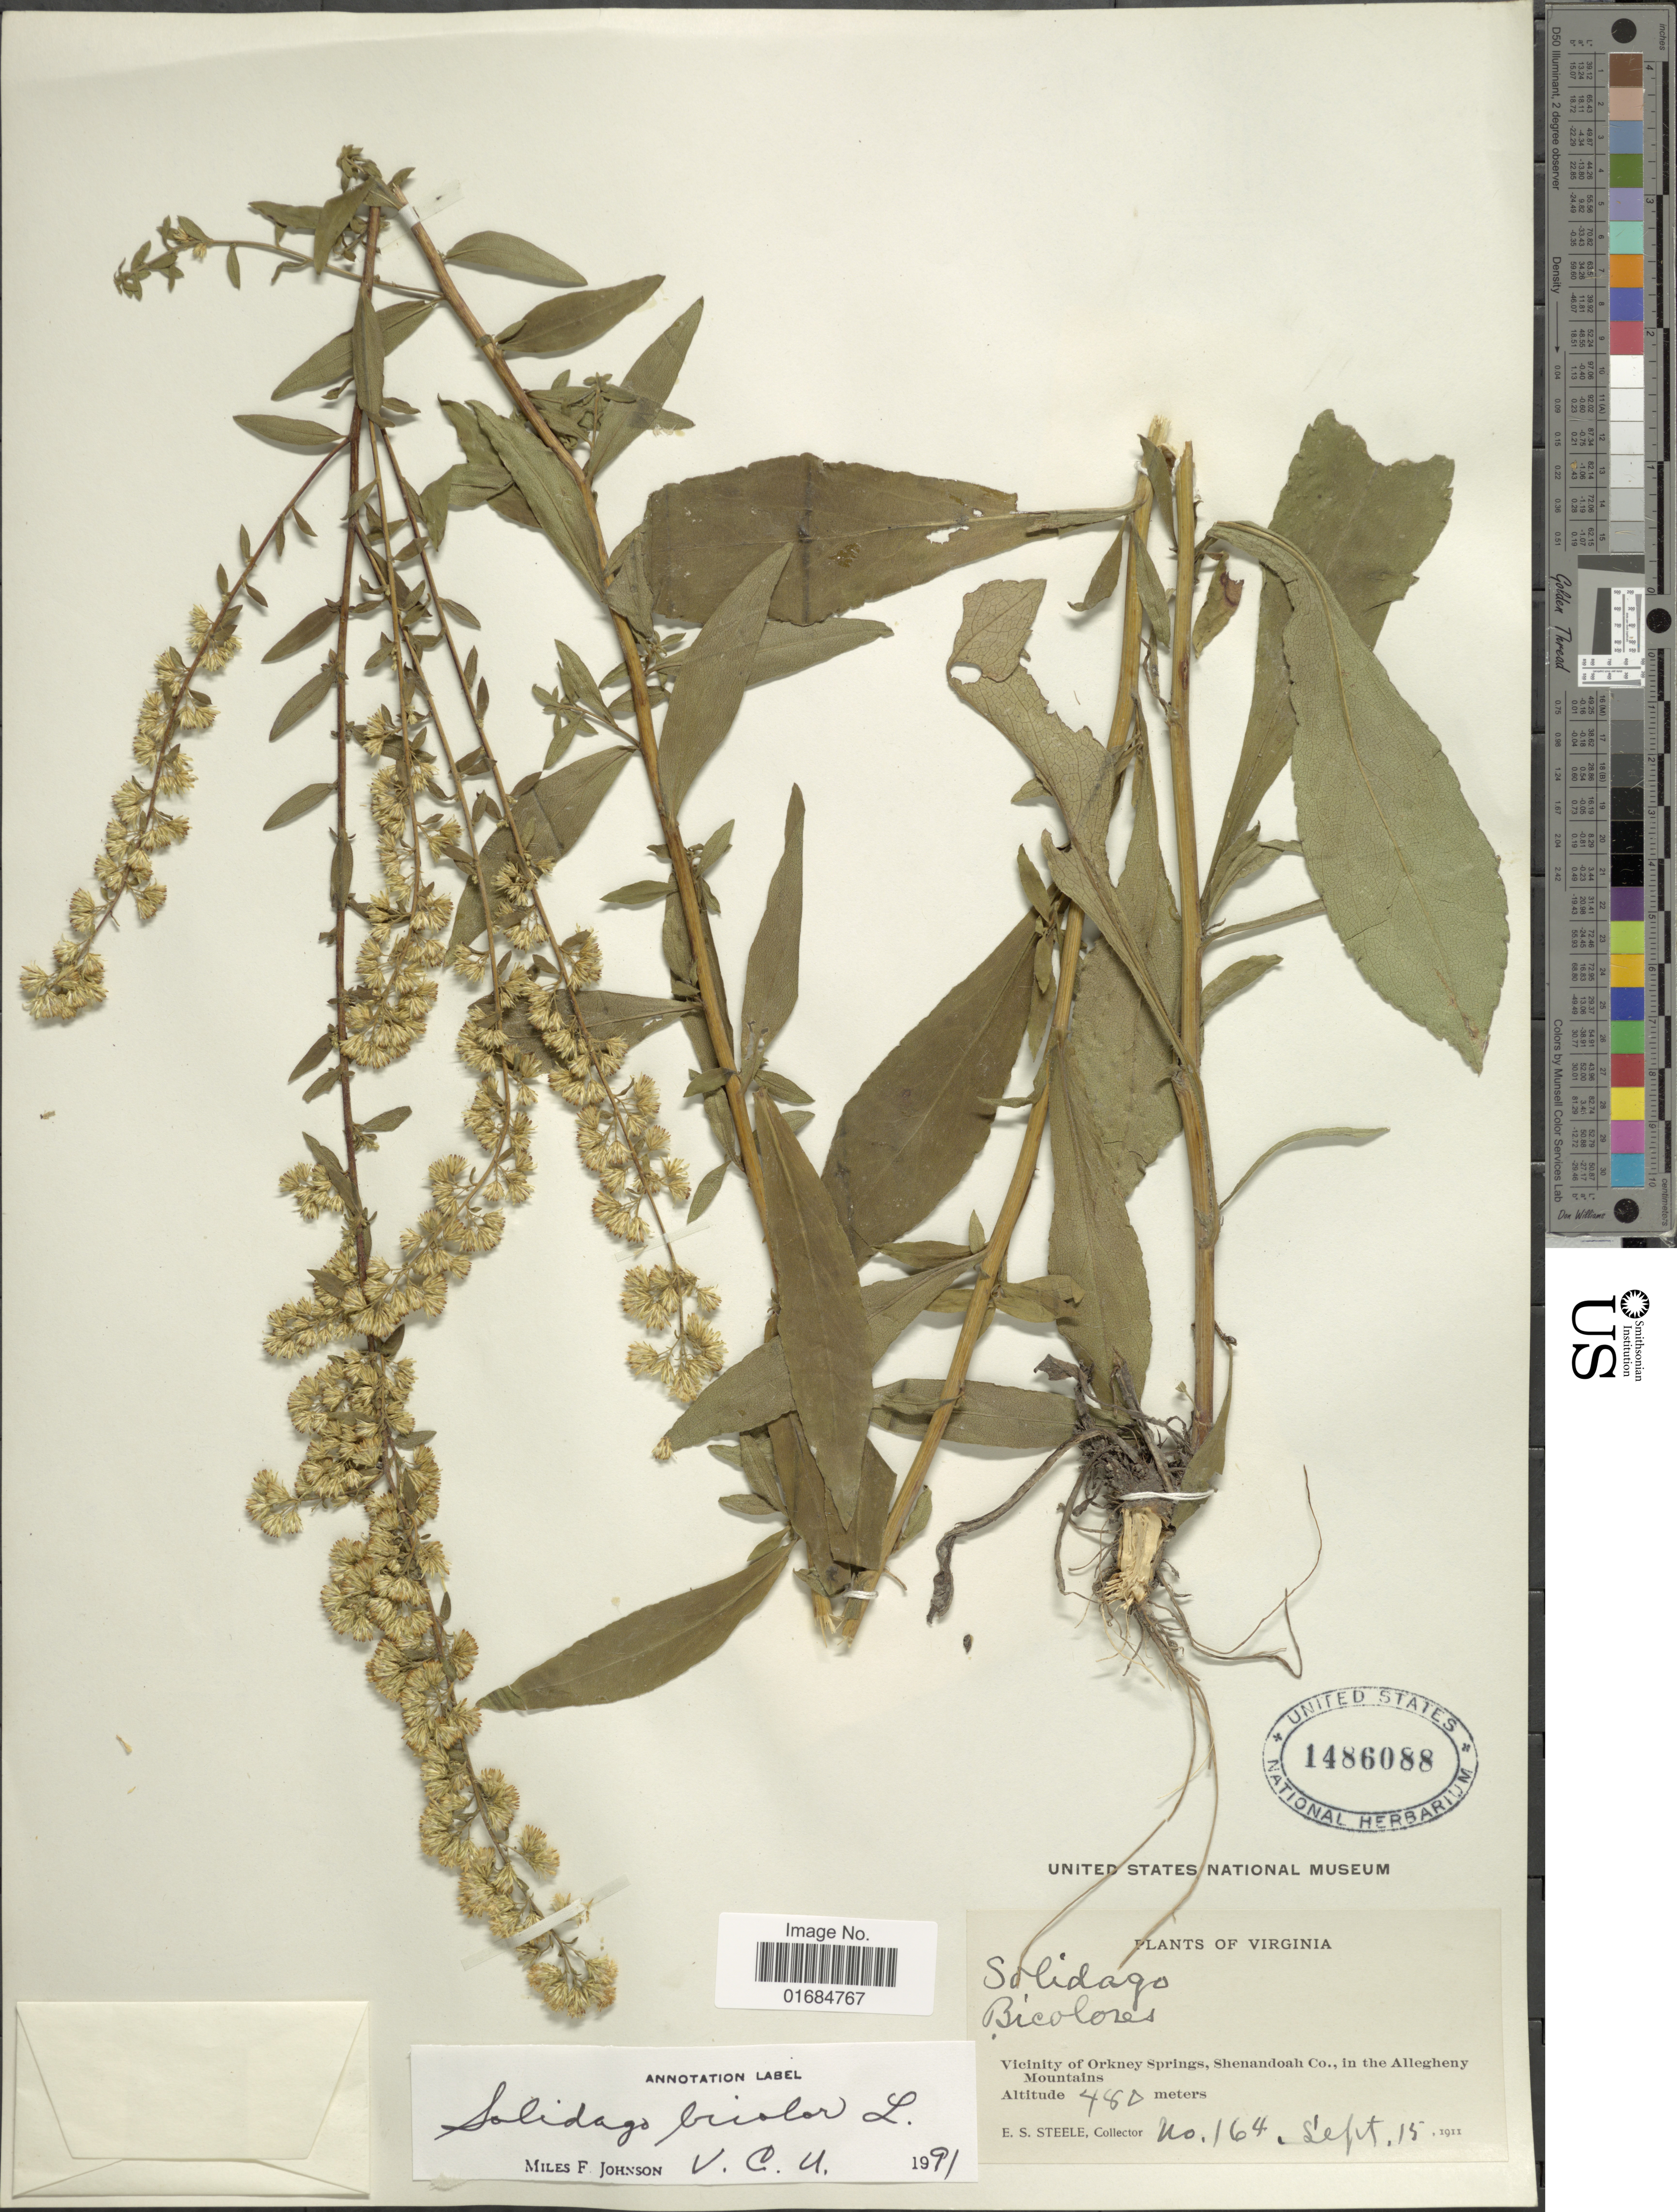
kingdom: Plantae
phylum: Tracheophyta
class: Magnoliopsida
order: Asterales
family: Asteraceae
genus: Solidago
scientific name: Solidago bicolor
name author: L.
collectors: E. Steele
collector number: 164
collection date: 1911-09-15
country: United States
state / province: Virginia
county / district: Shenandoah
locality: Vicinity of Orkney Springs, Shenandoah Co., in the Allegheny Mountains.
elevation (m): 480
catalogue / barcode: US 1486088